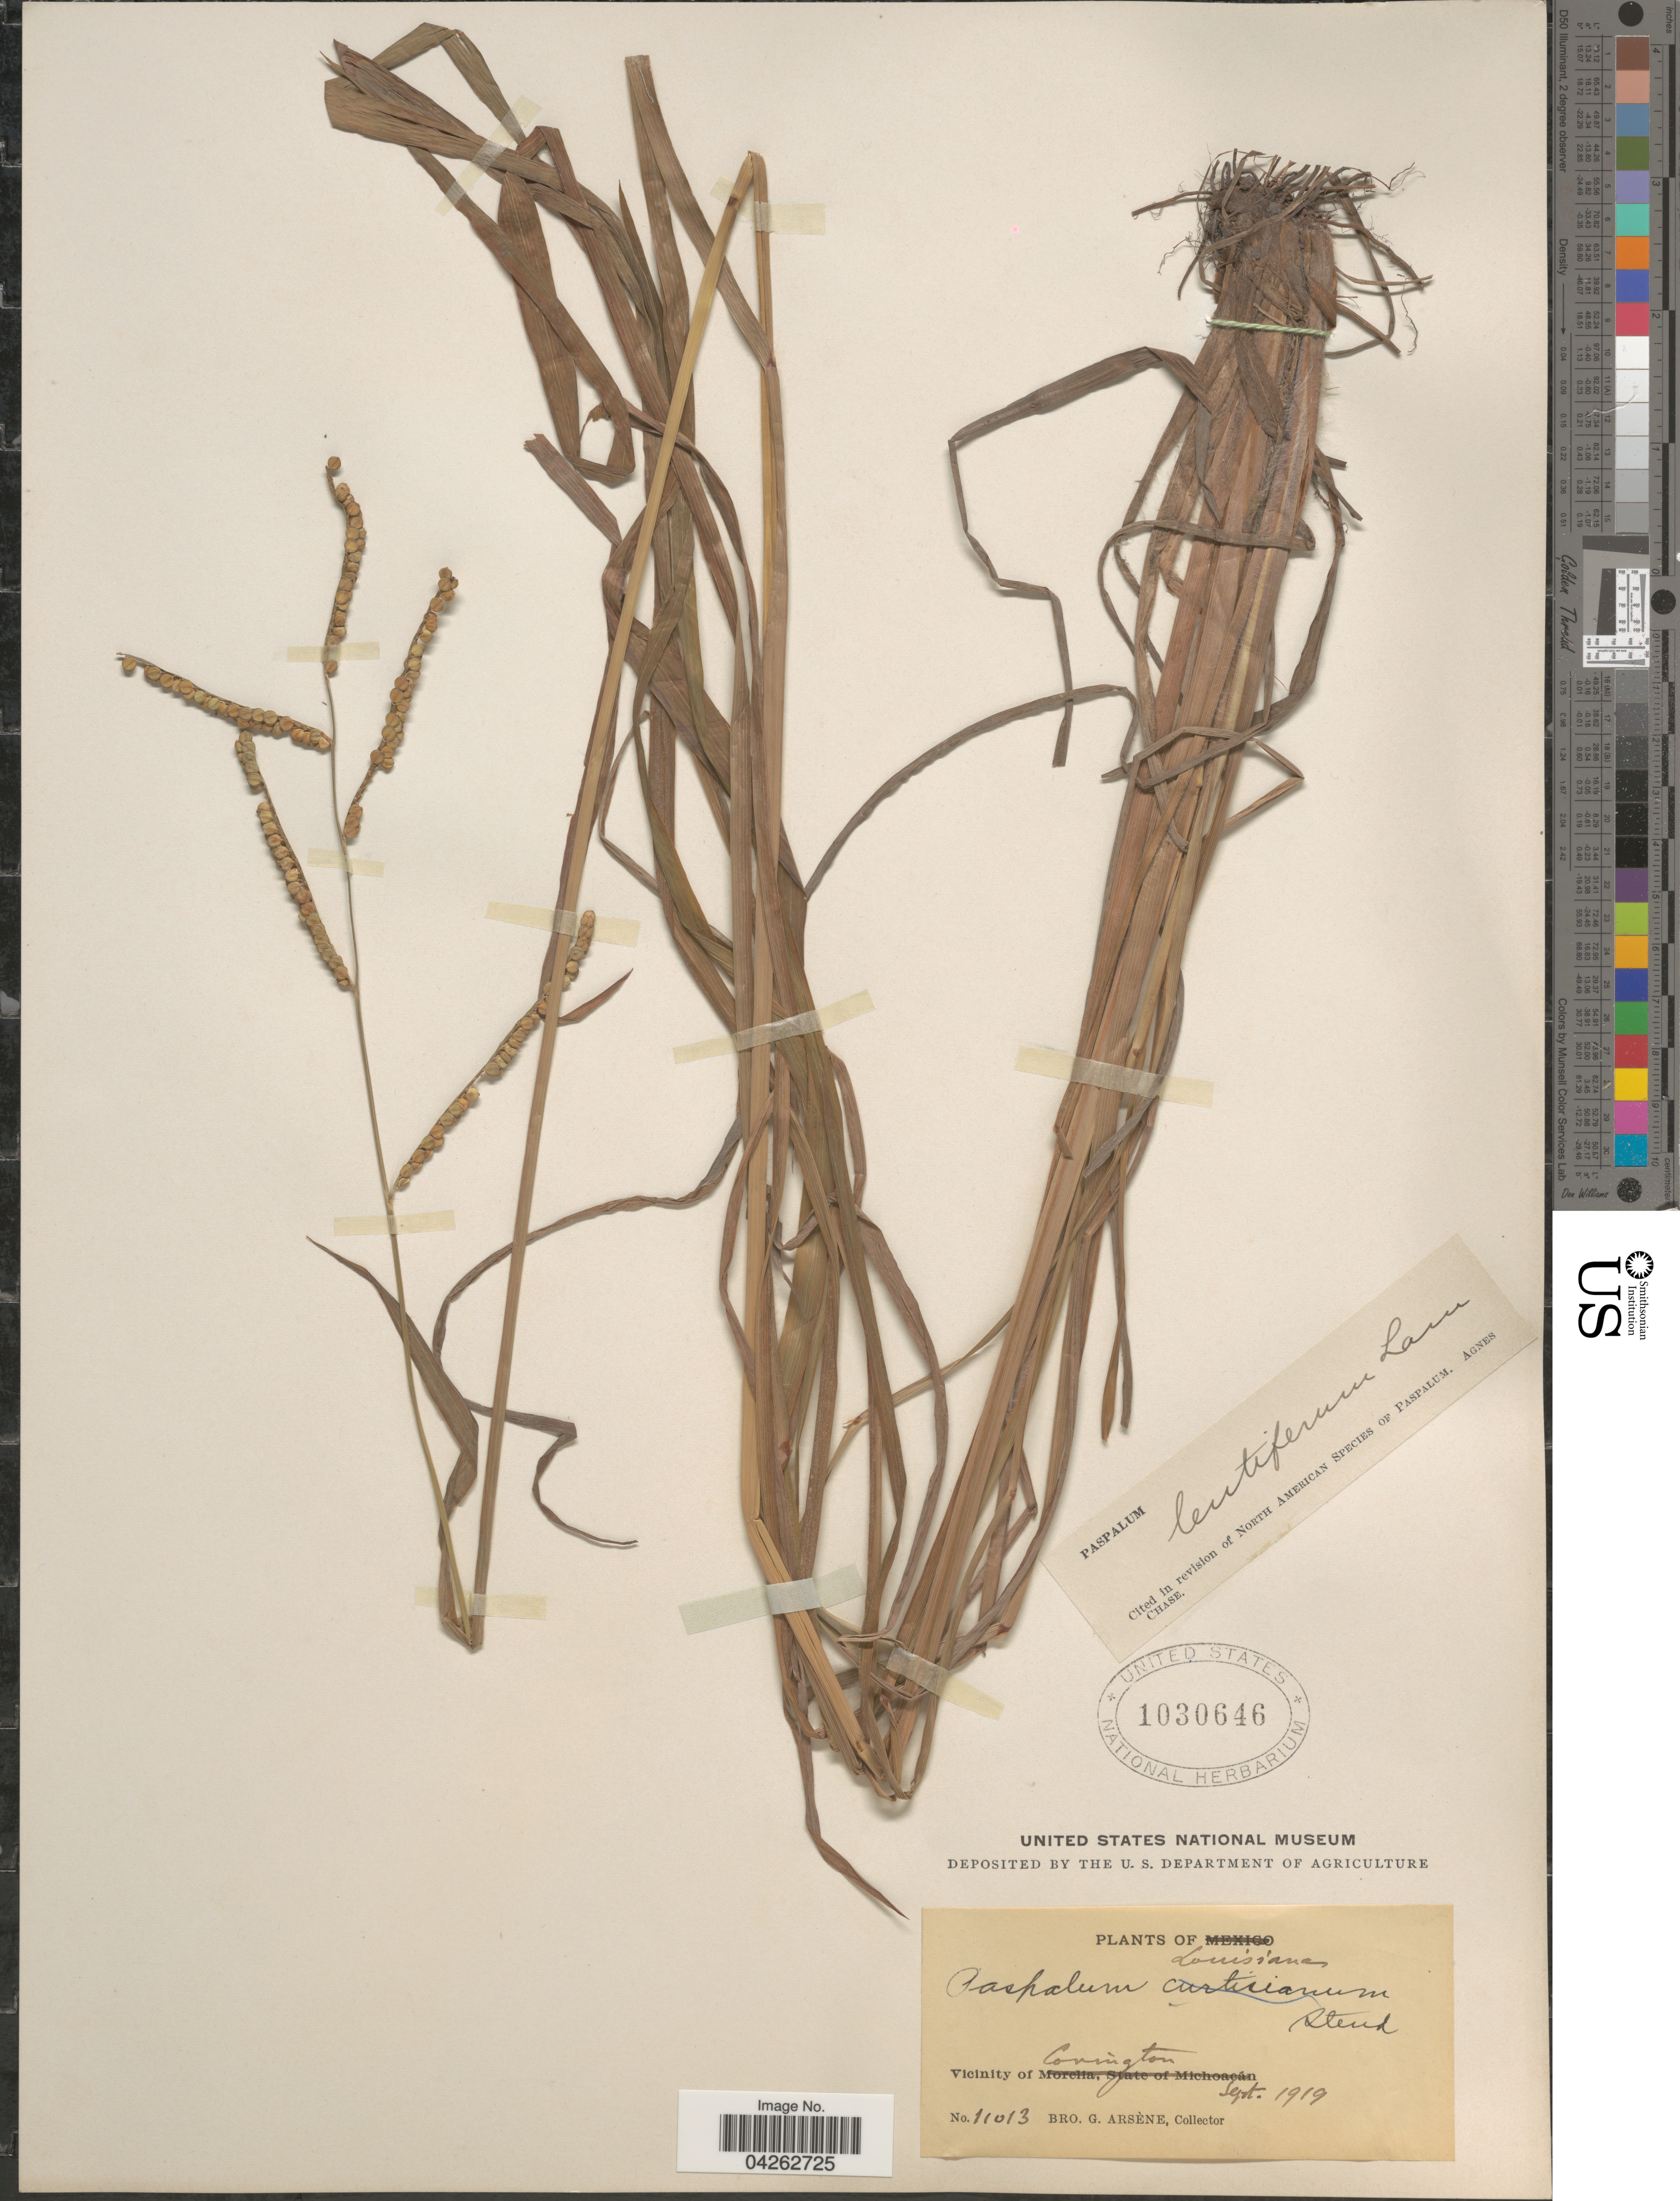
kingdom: Plantae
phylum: Tracheophyta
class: Liliopsida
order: Poales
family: Poaceae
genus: Paspalum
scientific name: Paspalum lentiferum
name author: Lam.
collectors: Bro. G. Arsène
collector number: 11013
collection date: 1919-09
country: United States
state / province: Louisiana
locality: Vicinity of Covington.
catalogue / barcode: US 1030646